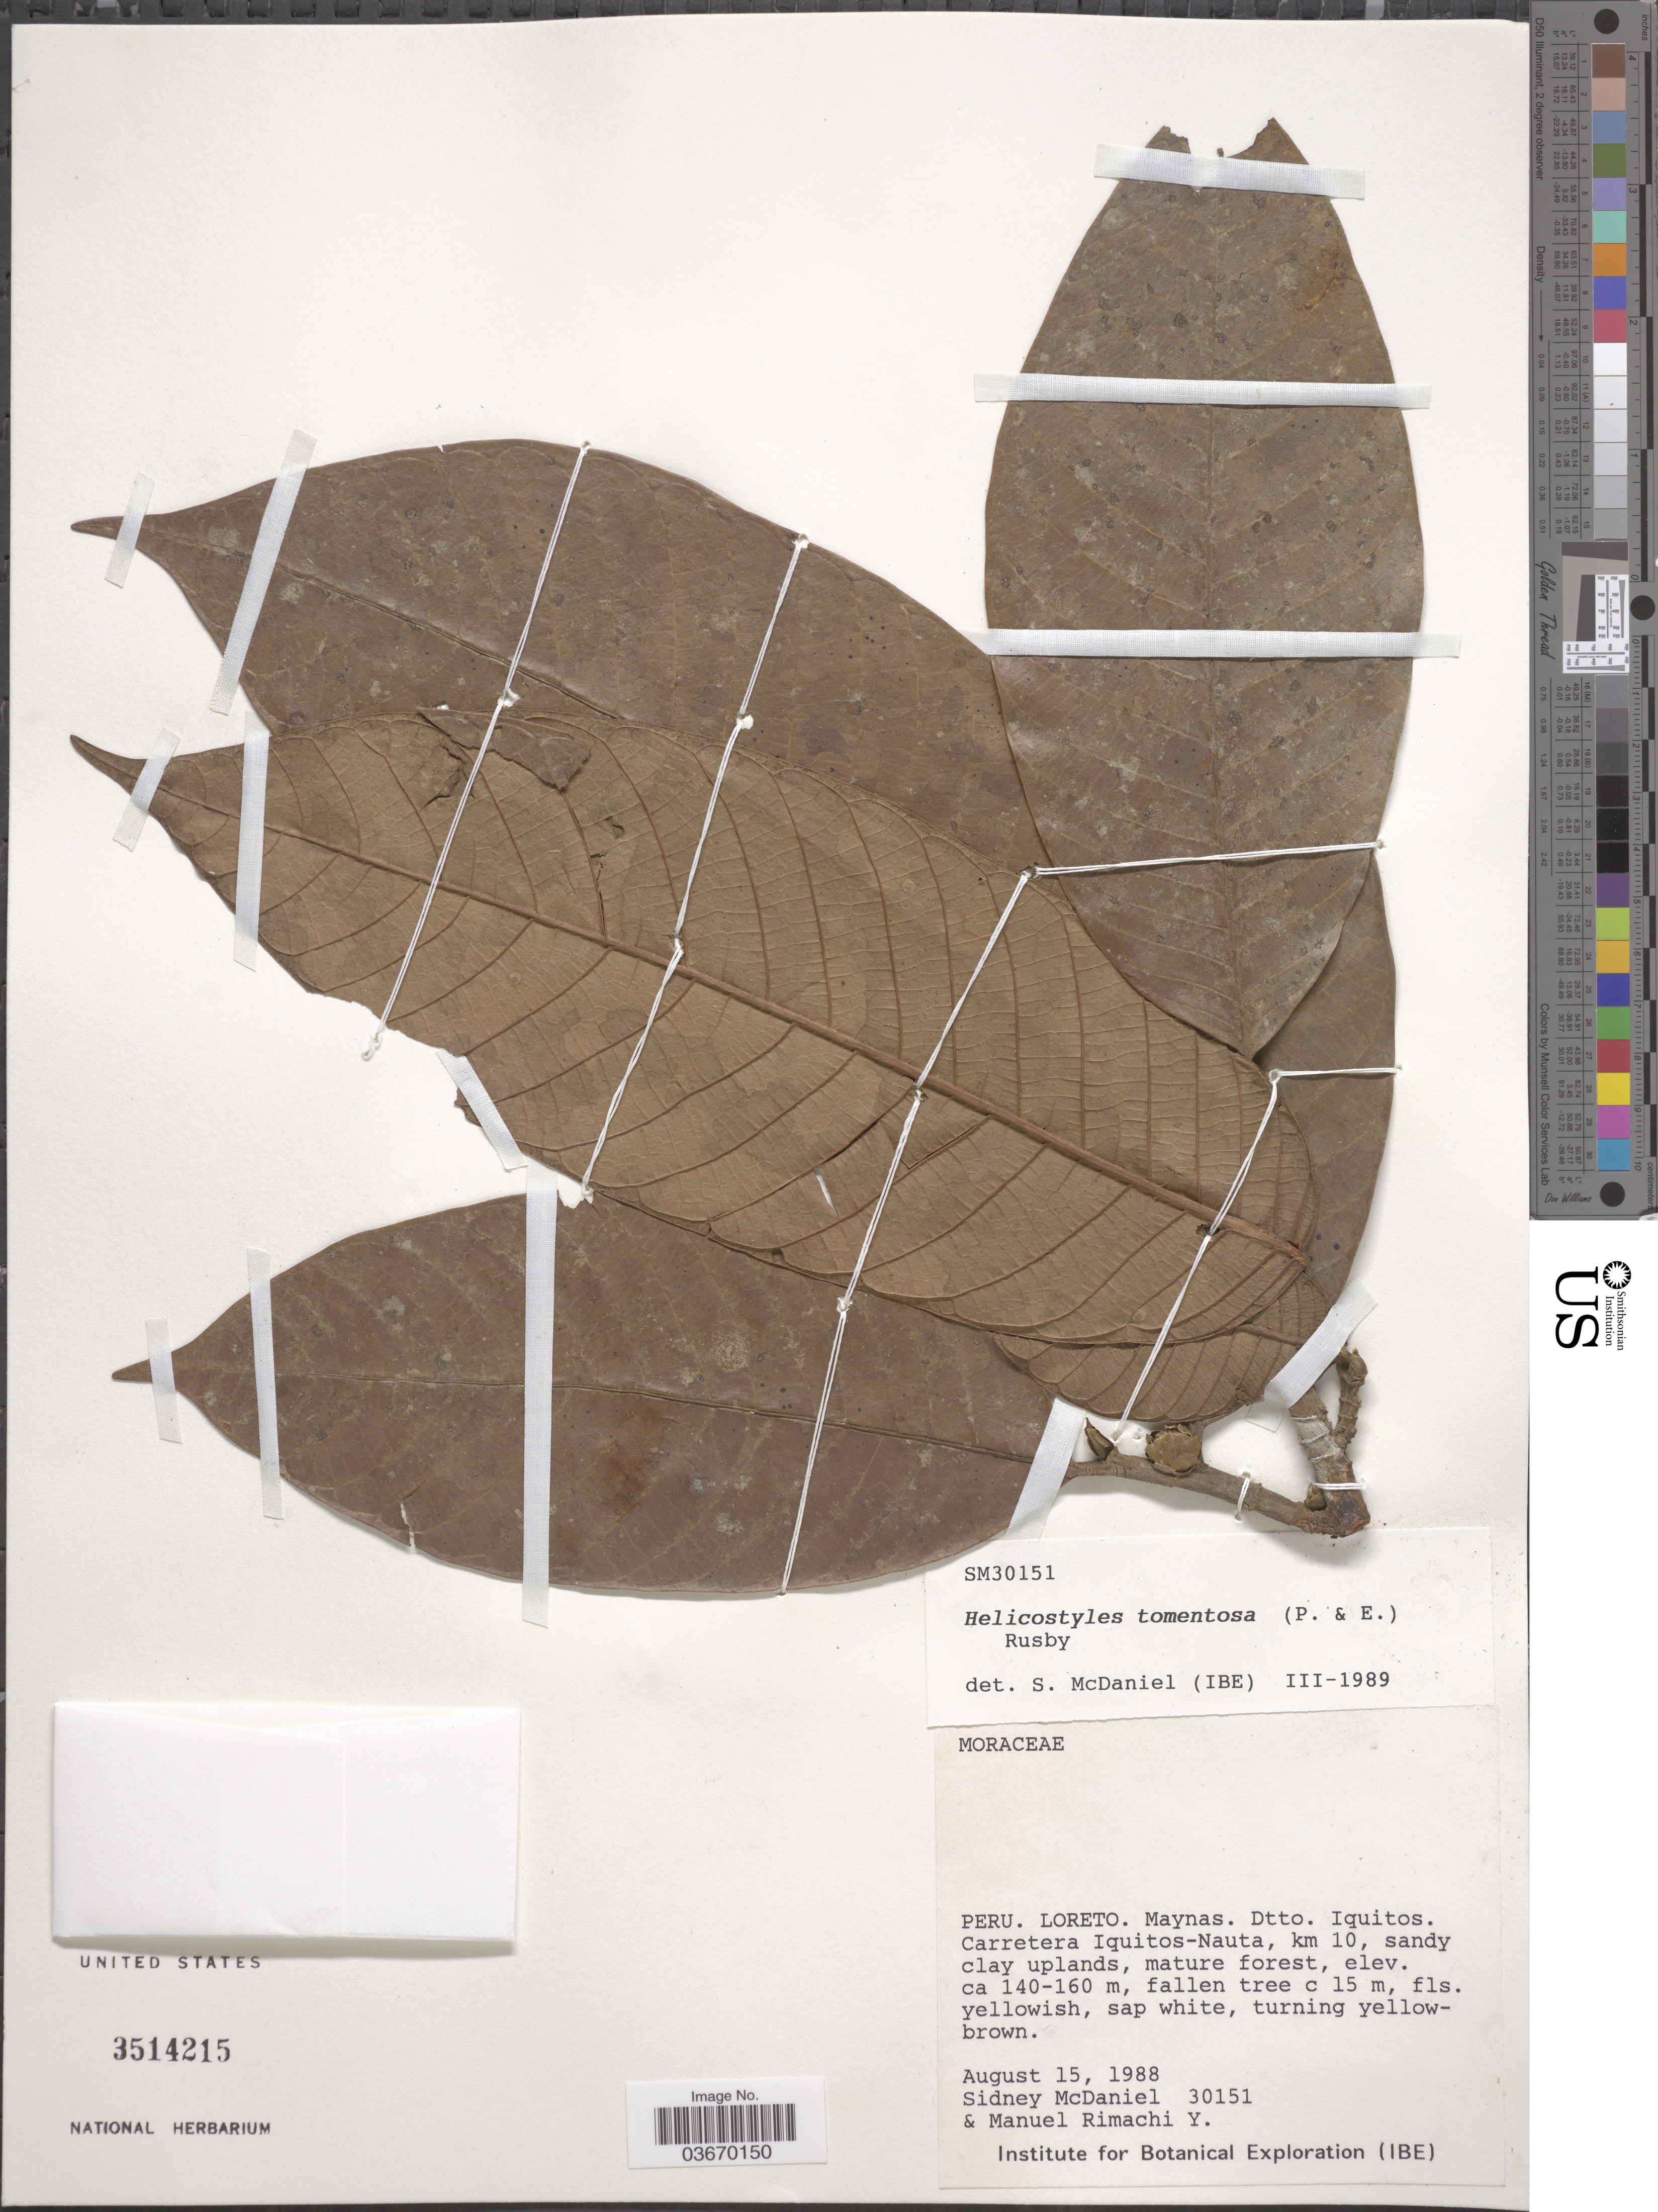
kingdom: Plantae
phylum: Tracheophyta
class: Magnoliopsida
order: Rosales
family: Moraceae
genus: Helicostylis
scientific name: Helicostylis tomentosa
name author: (Poepp. & Endl.) Rusby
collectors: S. McDaniel & M. Rimachi Y.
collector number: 30151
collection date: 1988-08-15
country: Peru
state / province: Loreto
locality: Maynas. Dtto. Iquitos. Carretera Iquitos-Nauta, km 10.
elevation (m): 140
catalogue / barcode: US 3514215